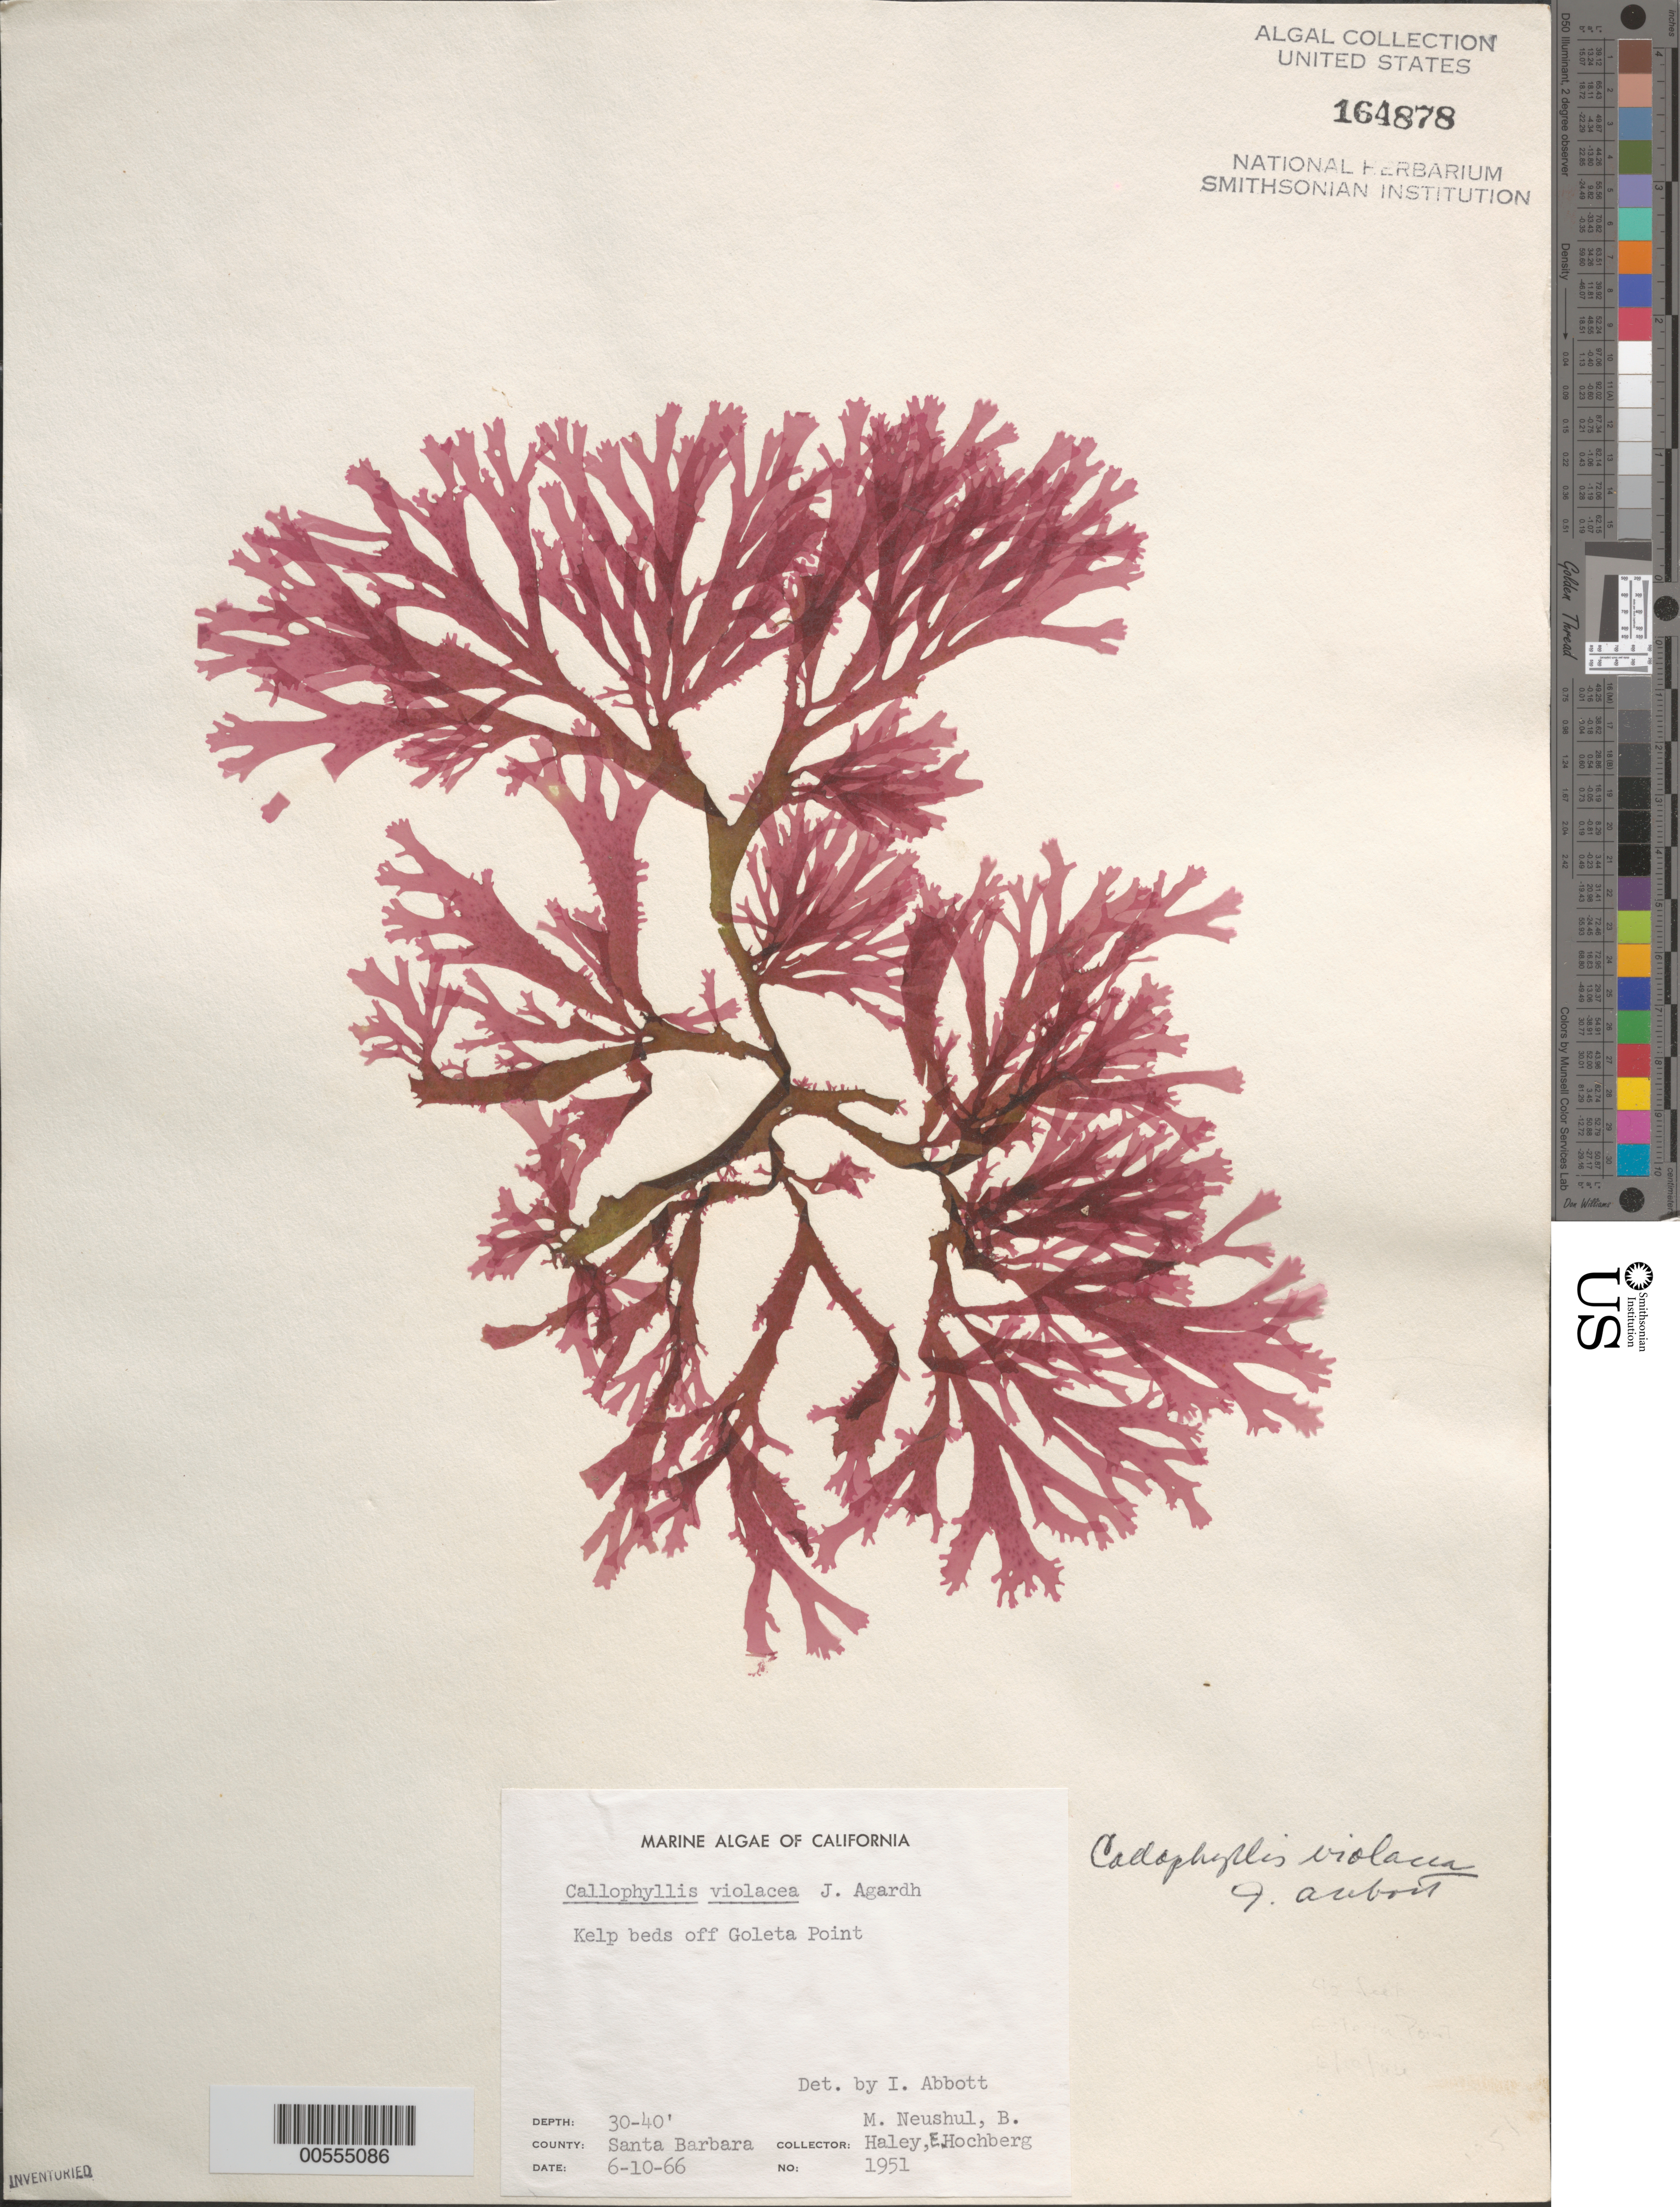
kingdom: Plantae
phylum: Rhodophyta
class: Florideophyceae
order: Gigartinales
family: Kallymeniaceae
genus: Callophyllis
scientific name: Callophyllis violacea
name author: J. Agardh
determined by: Abbott, Isabella A.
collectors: M. Neushul, B. Haley & E. Hochberg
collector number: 1951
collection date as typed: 10 Jun 1966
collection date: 1966-06-10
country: United States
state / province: California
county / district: Santa Barbara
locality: Off Goleta Point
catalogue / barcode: US 164878